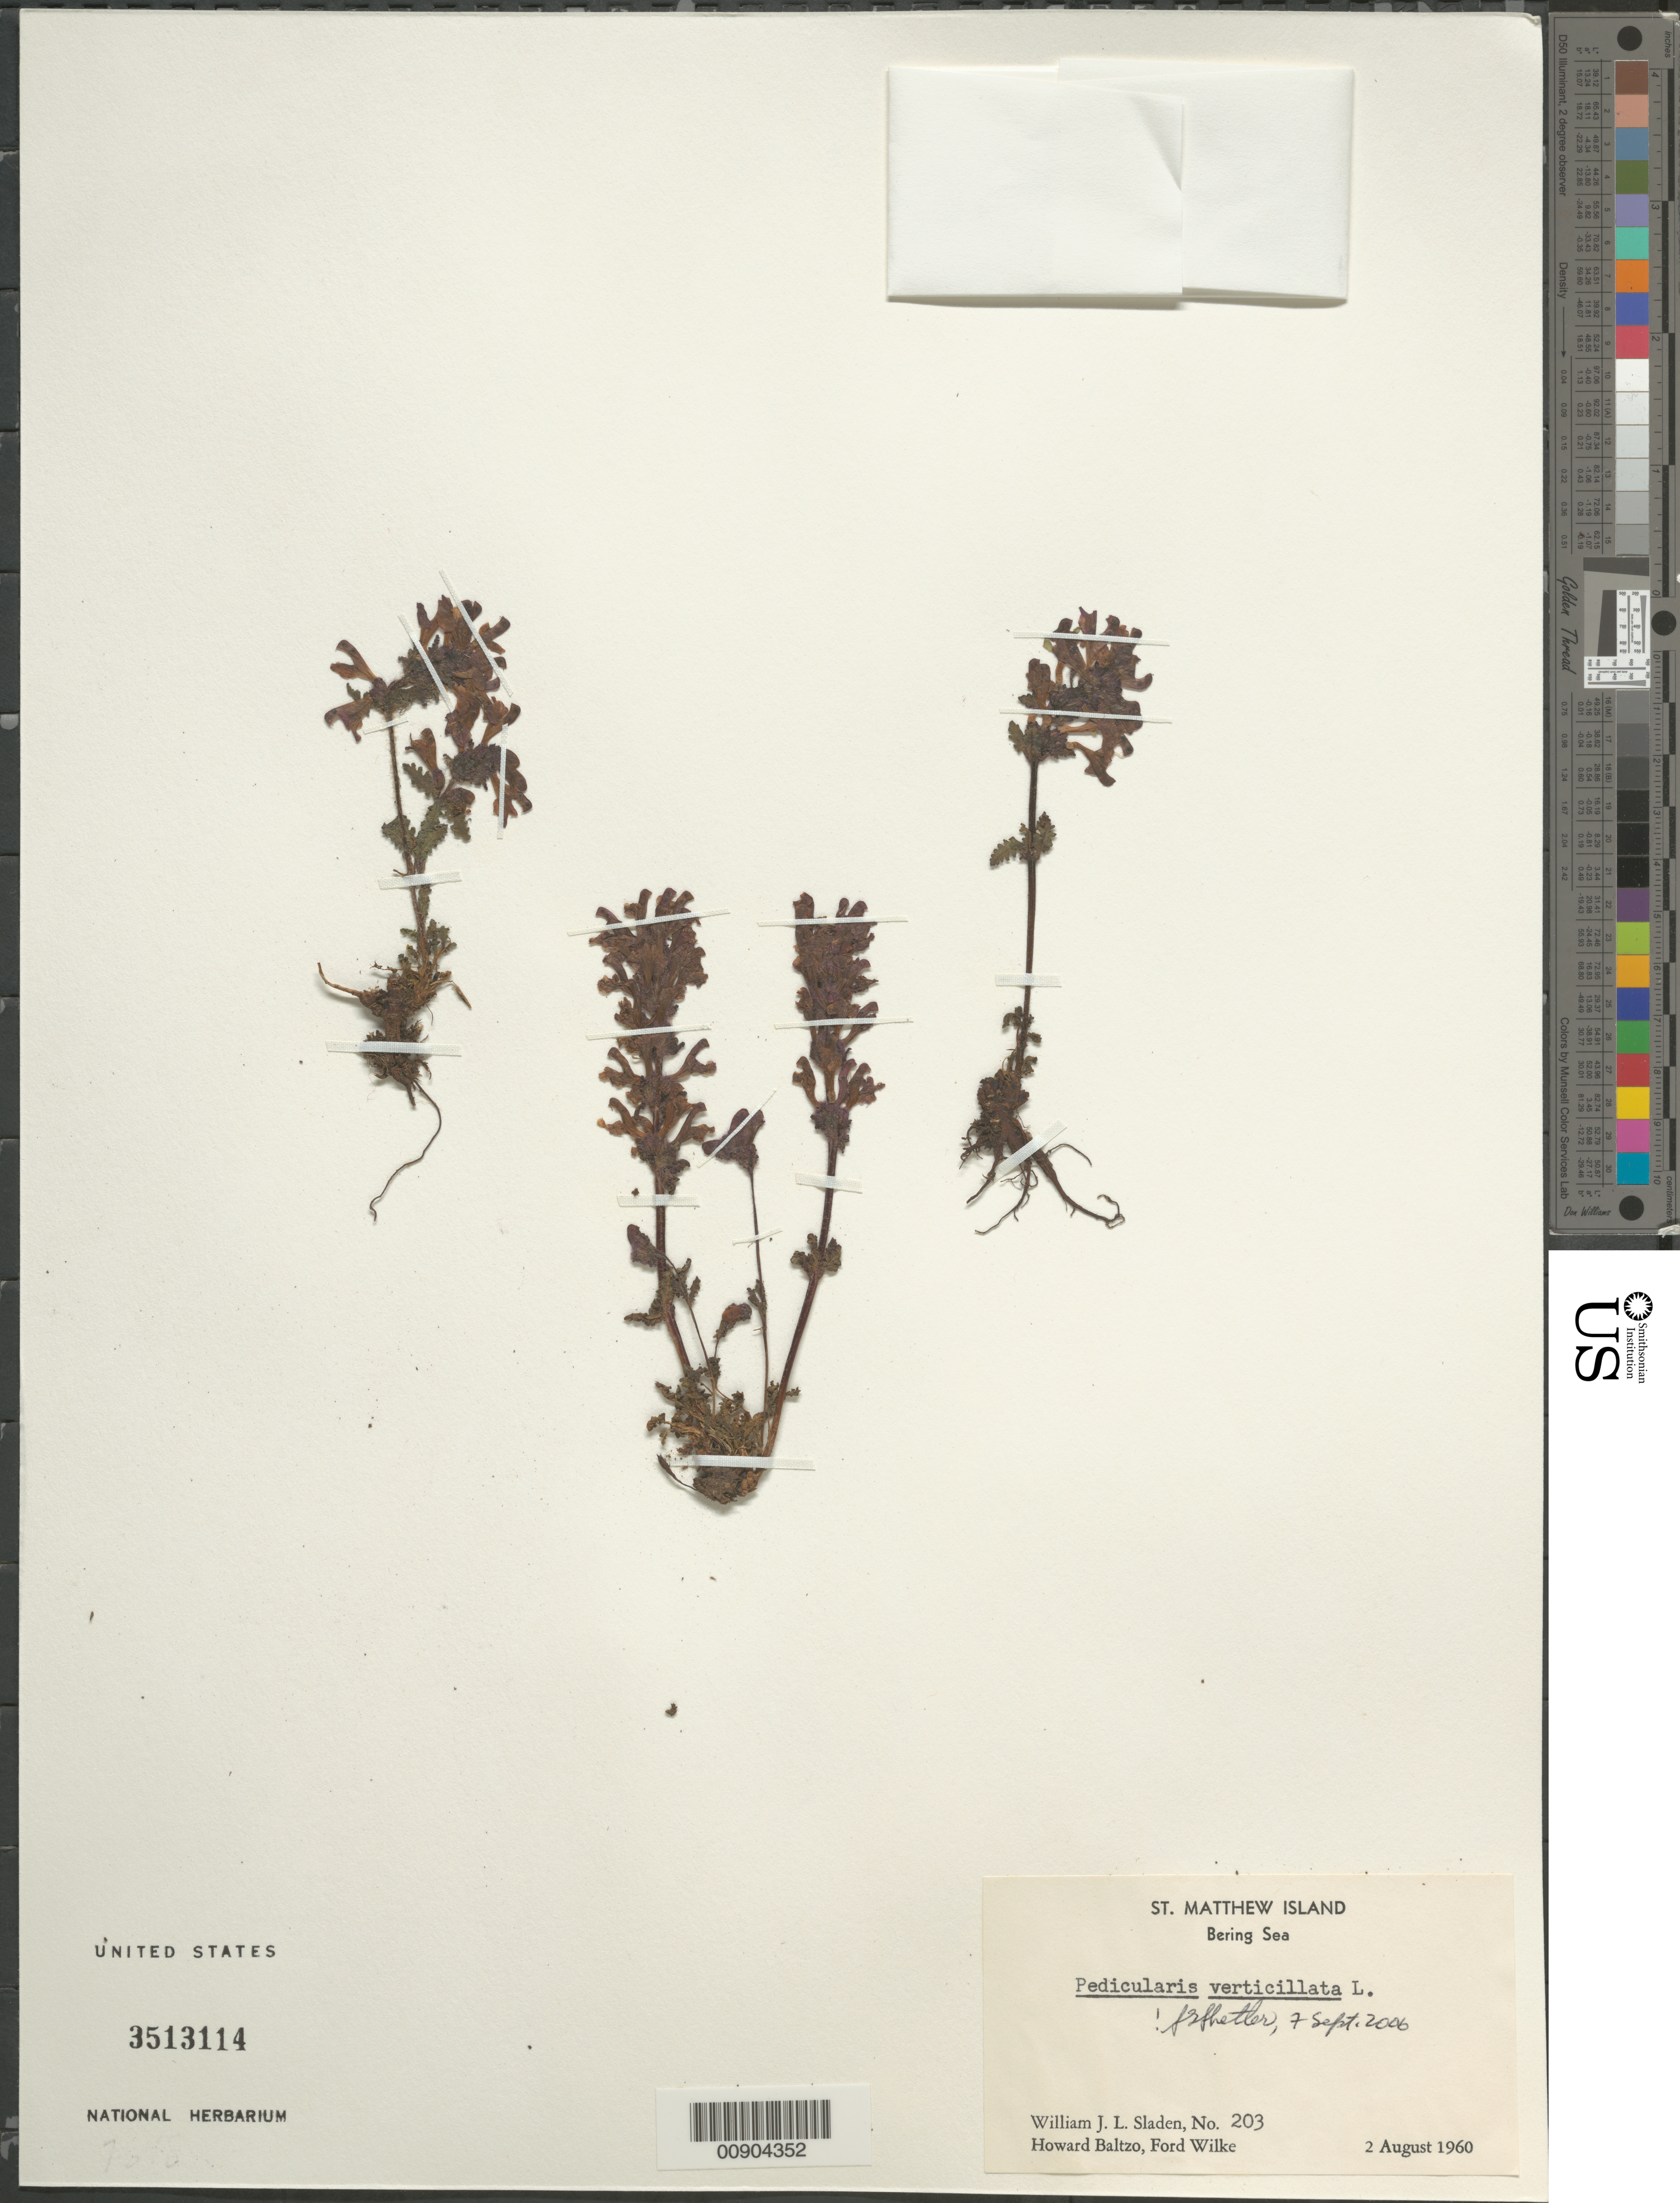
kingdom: Plantae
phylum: Tracheophyta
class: Magnoliopsida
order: Lamiales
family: Orobanchaceae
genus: Pedicularis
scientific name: Pedicularis verticillata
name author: L.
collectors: W. Sladen, H. Baltzo & F. Wilke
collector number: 203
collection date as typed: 02 Aug 1960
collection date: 1960-08-02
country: United States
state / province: Alaska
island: St. Matthew Island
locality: St. Matthew Island, Bering Sea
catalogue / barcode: US 3503114